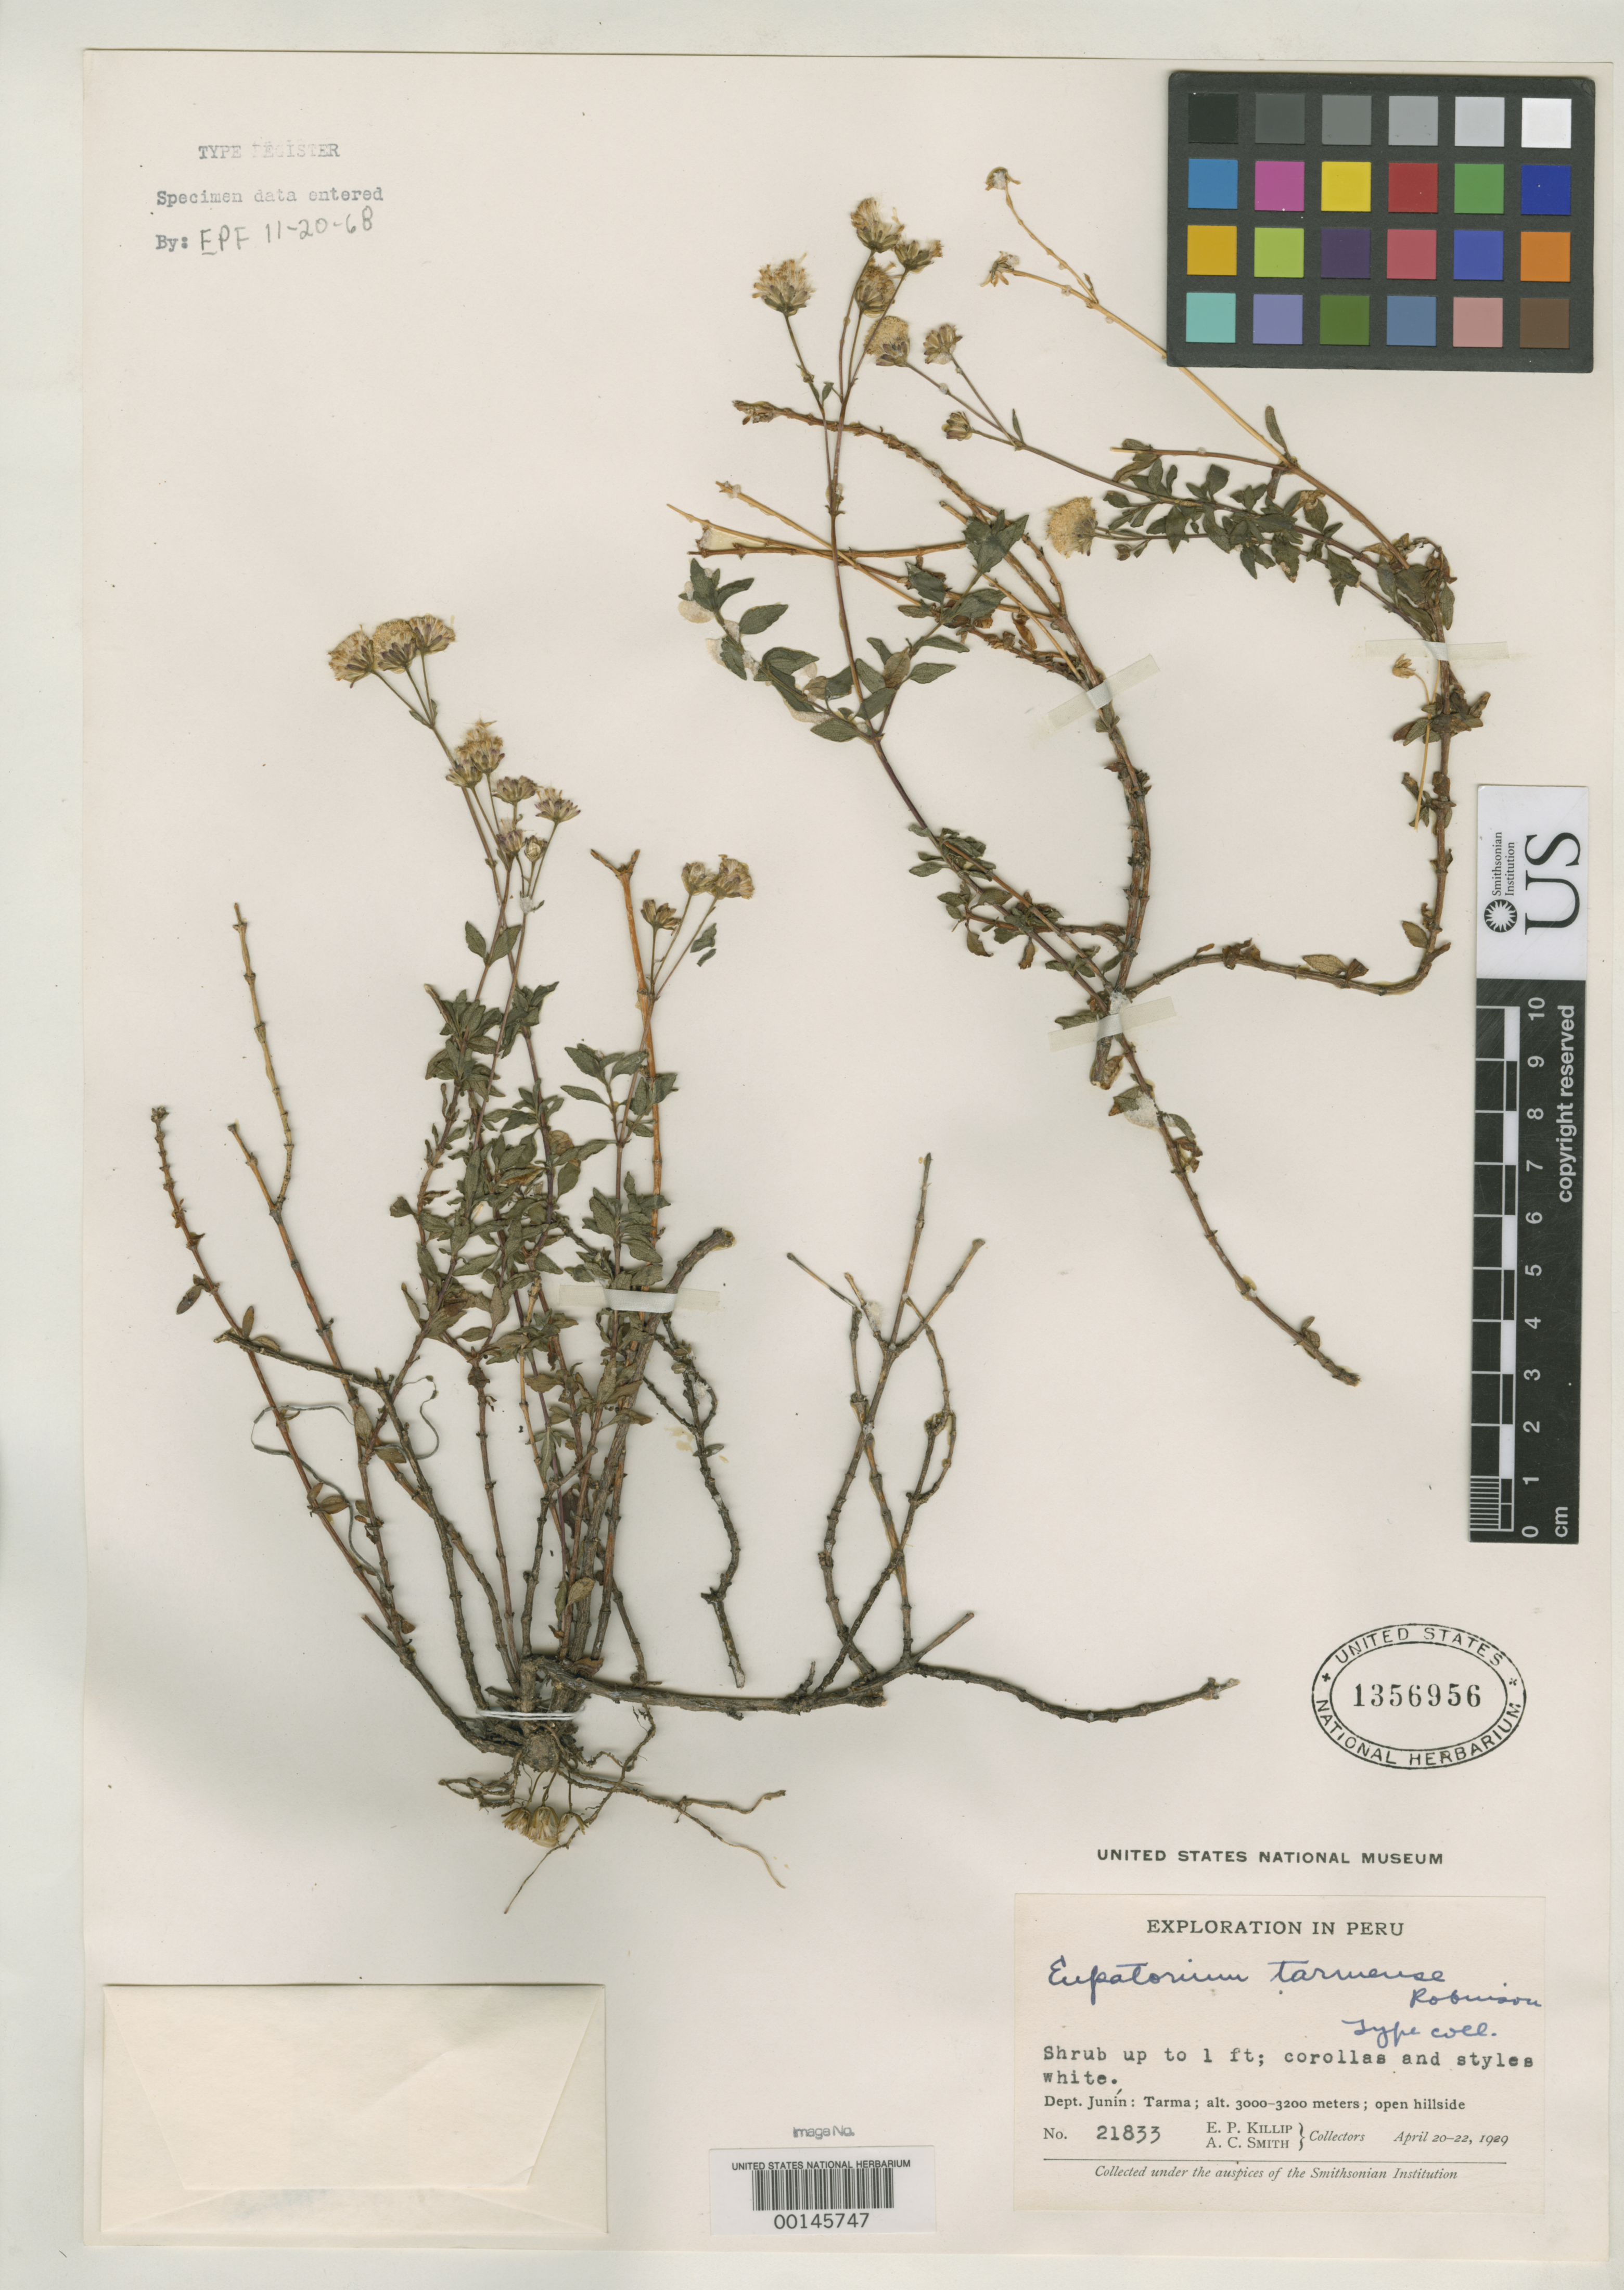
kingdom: Plantae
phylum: Tracheophyta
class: Magnoliopsida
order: Asterales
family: Asteraceae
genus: Eupatorium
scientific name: Eupatorium tarmense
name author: B.L. Rob.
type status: Isotype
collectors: E. P. Killip & A. C. Smith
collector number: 21833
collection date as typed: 20 Apr 1929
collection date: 1929-04-20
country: Peru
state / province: Junín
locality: Tarma.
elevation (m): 3000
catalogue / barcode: US 1356956